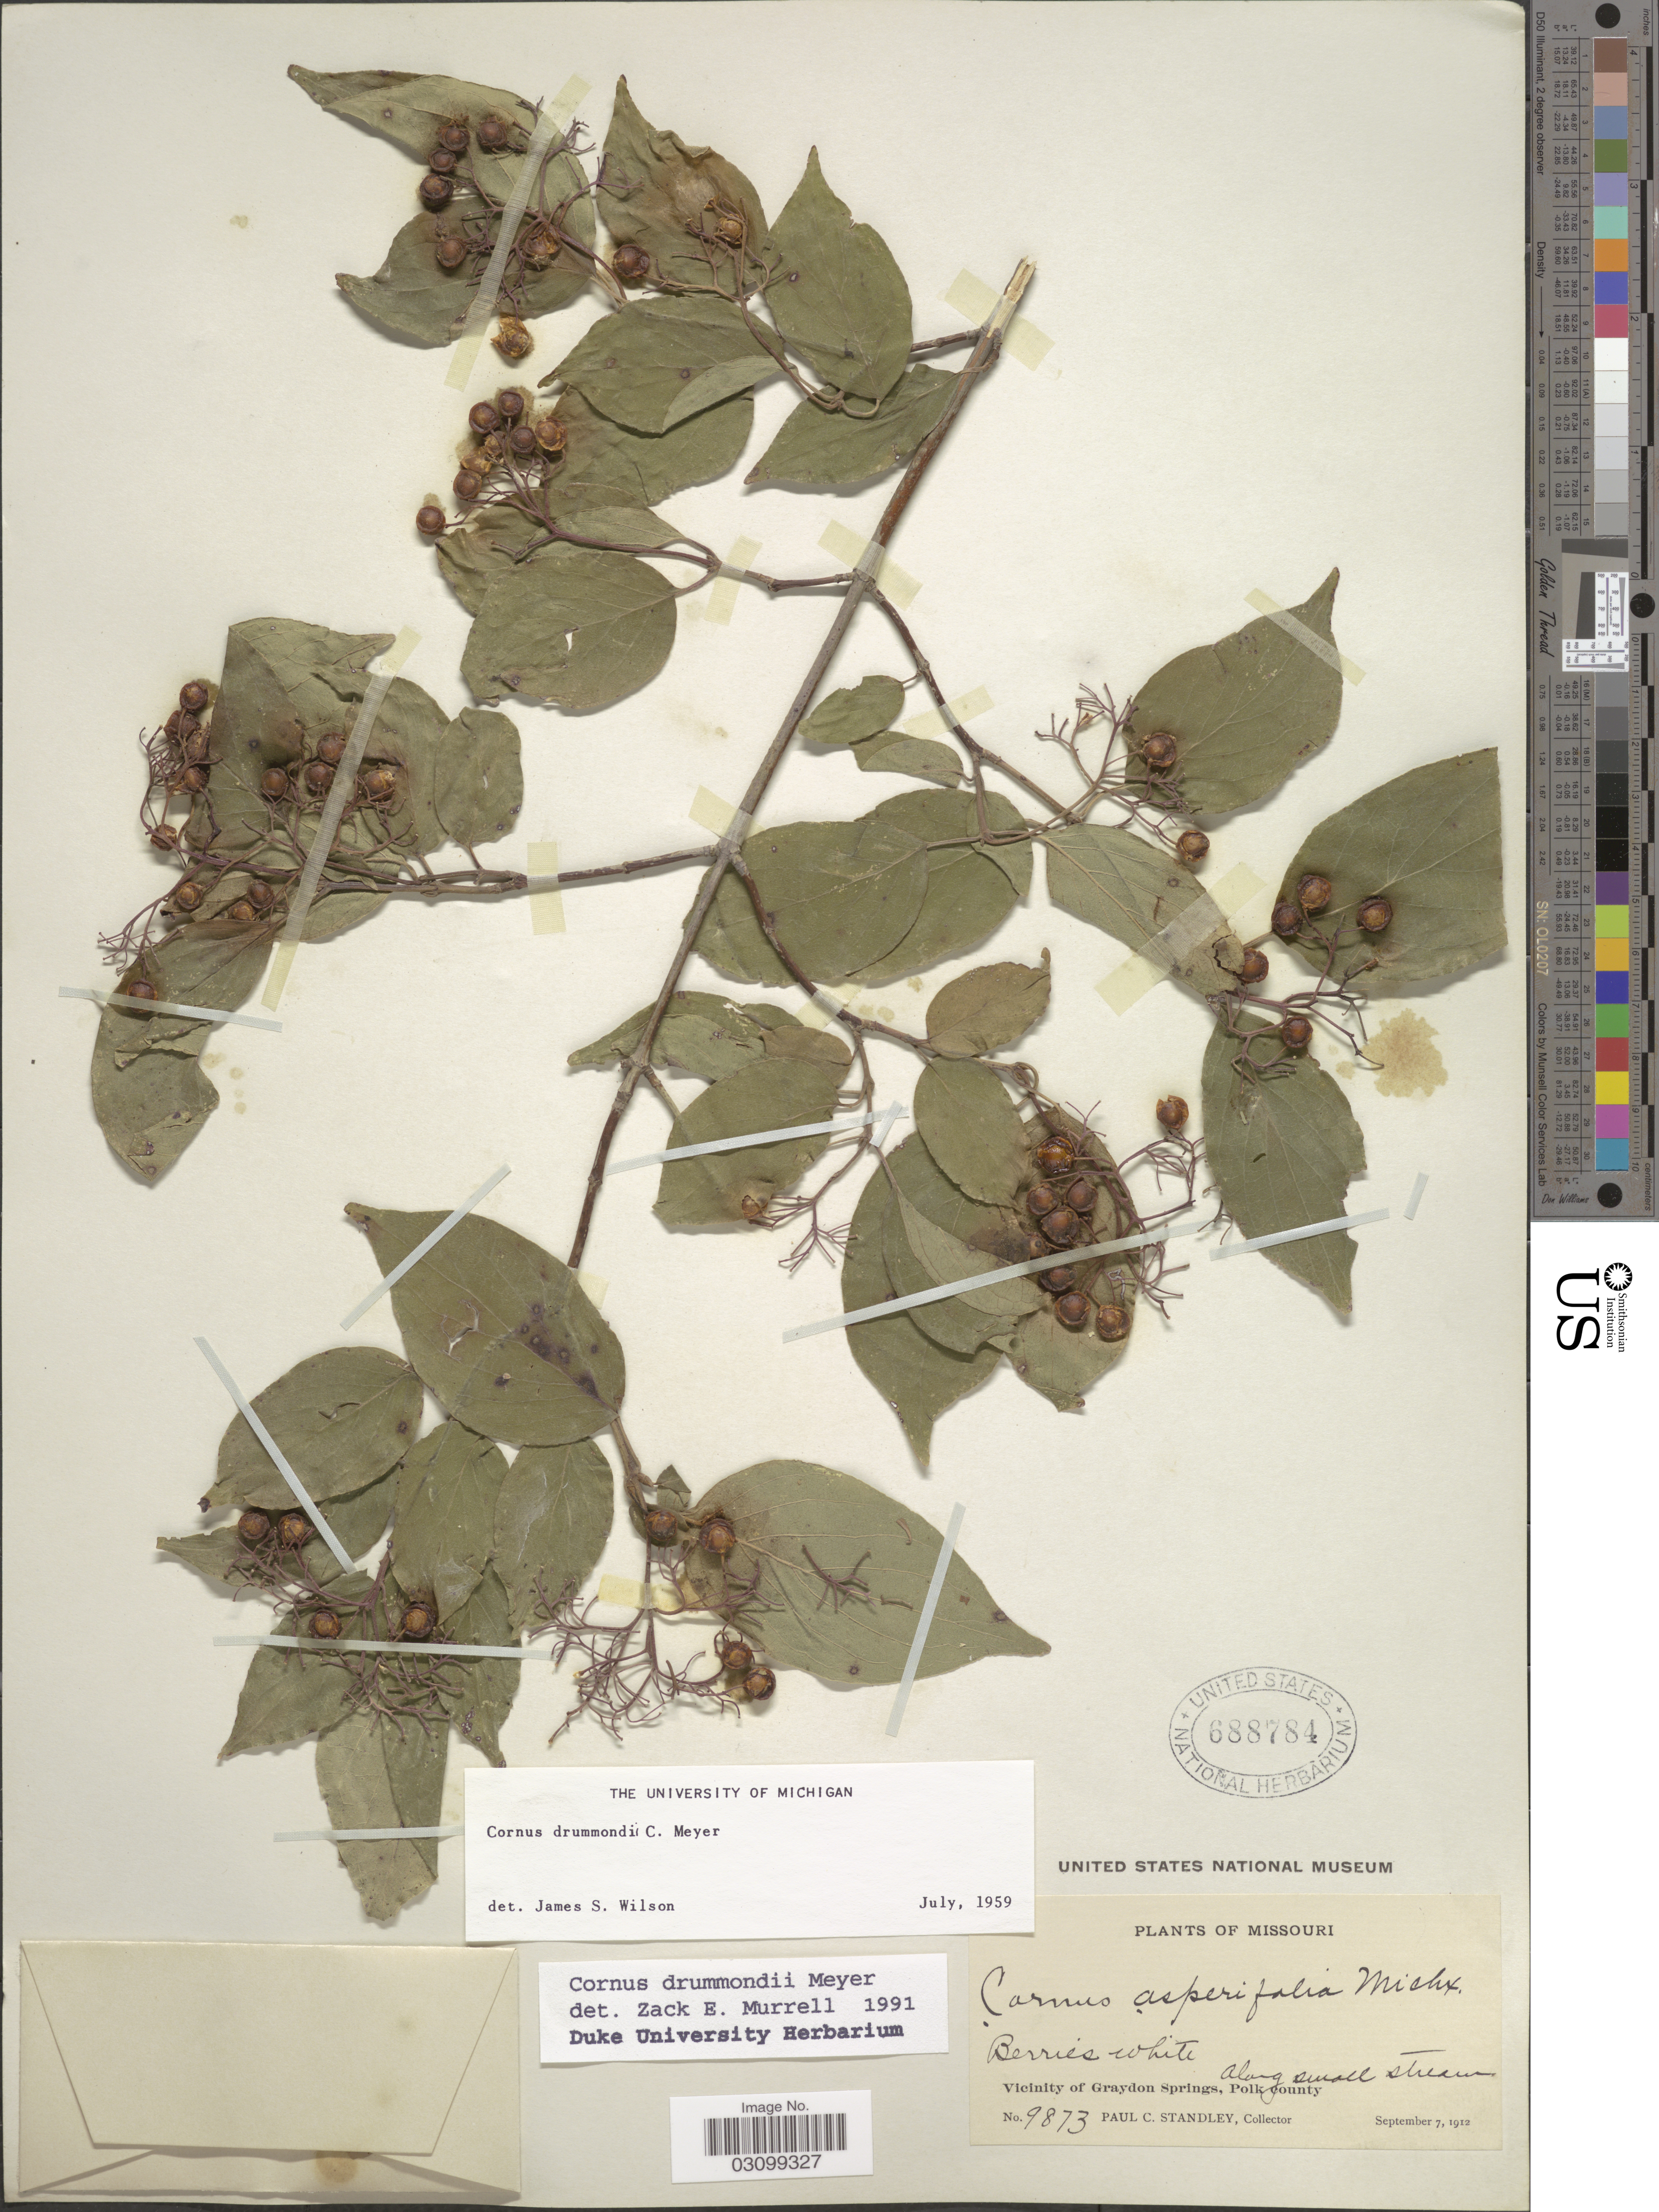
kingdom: Plantae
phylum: Tracheophyta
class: Magnoliopsida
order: Cornales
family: Cornaceae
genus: Cornus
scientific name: Cornus drummondii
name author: C.A. Mey.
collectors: P. C. Standley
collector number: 9873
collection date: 1912-09-07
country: United States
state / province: Missouri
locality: Vicinity of Graydon Springs, Polk county.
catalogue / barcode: US 688784